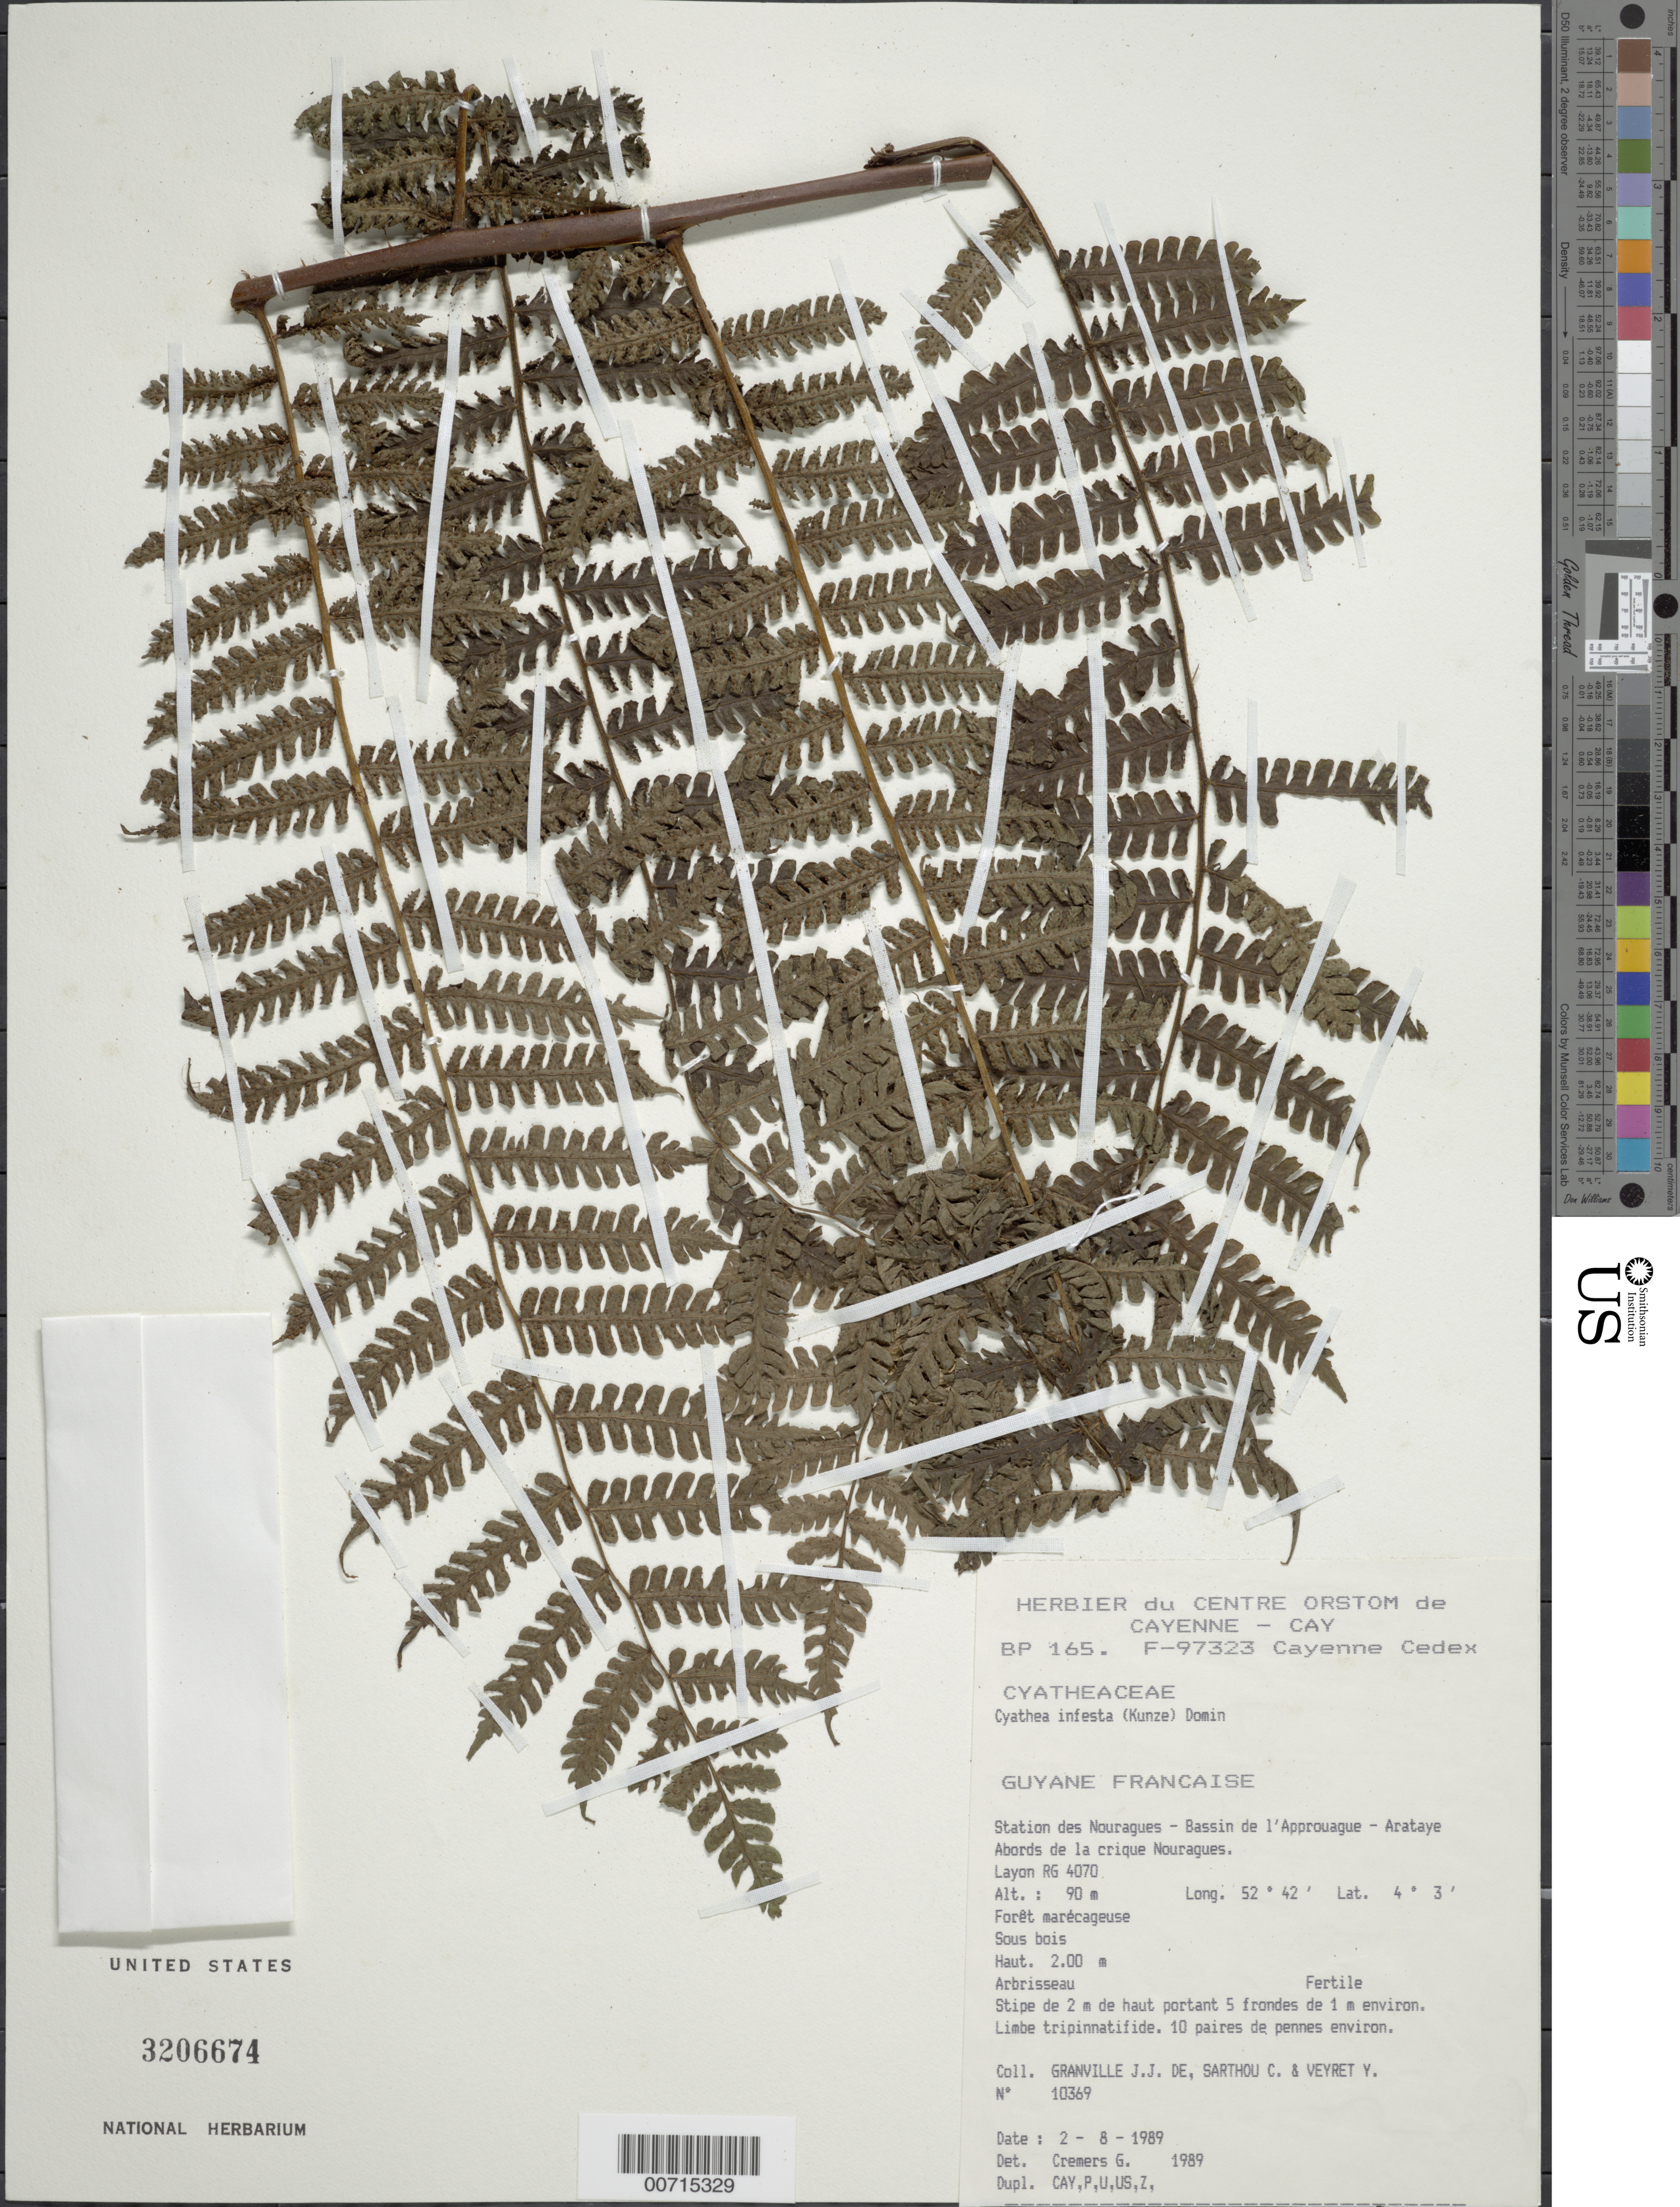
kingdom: Plantae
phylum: Tracheophyta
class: Polypodiopsida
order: Cyatheales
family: Cyatheaceae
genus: Cyathea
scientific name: Cyathea phalerata var. phalerata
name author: Mart.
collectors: J.-J. de Granville, C. Sarthou & Y. Veyret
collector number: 10369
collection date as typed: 2-Aug-89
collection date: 1989-08-02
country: French Guiana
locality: Station des Nouragues, Bassin de l'Approuague, Arataye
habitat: Marshy forest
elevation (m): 90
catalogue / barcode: US 3206674